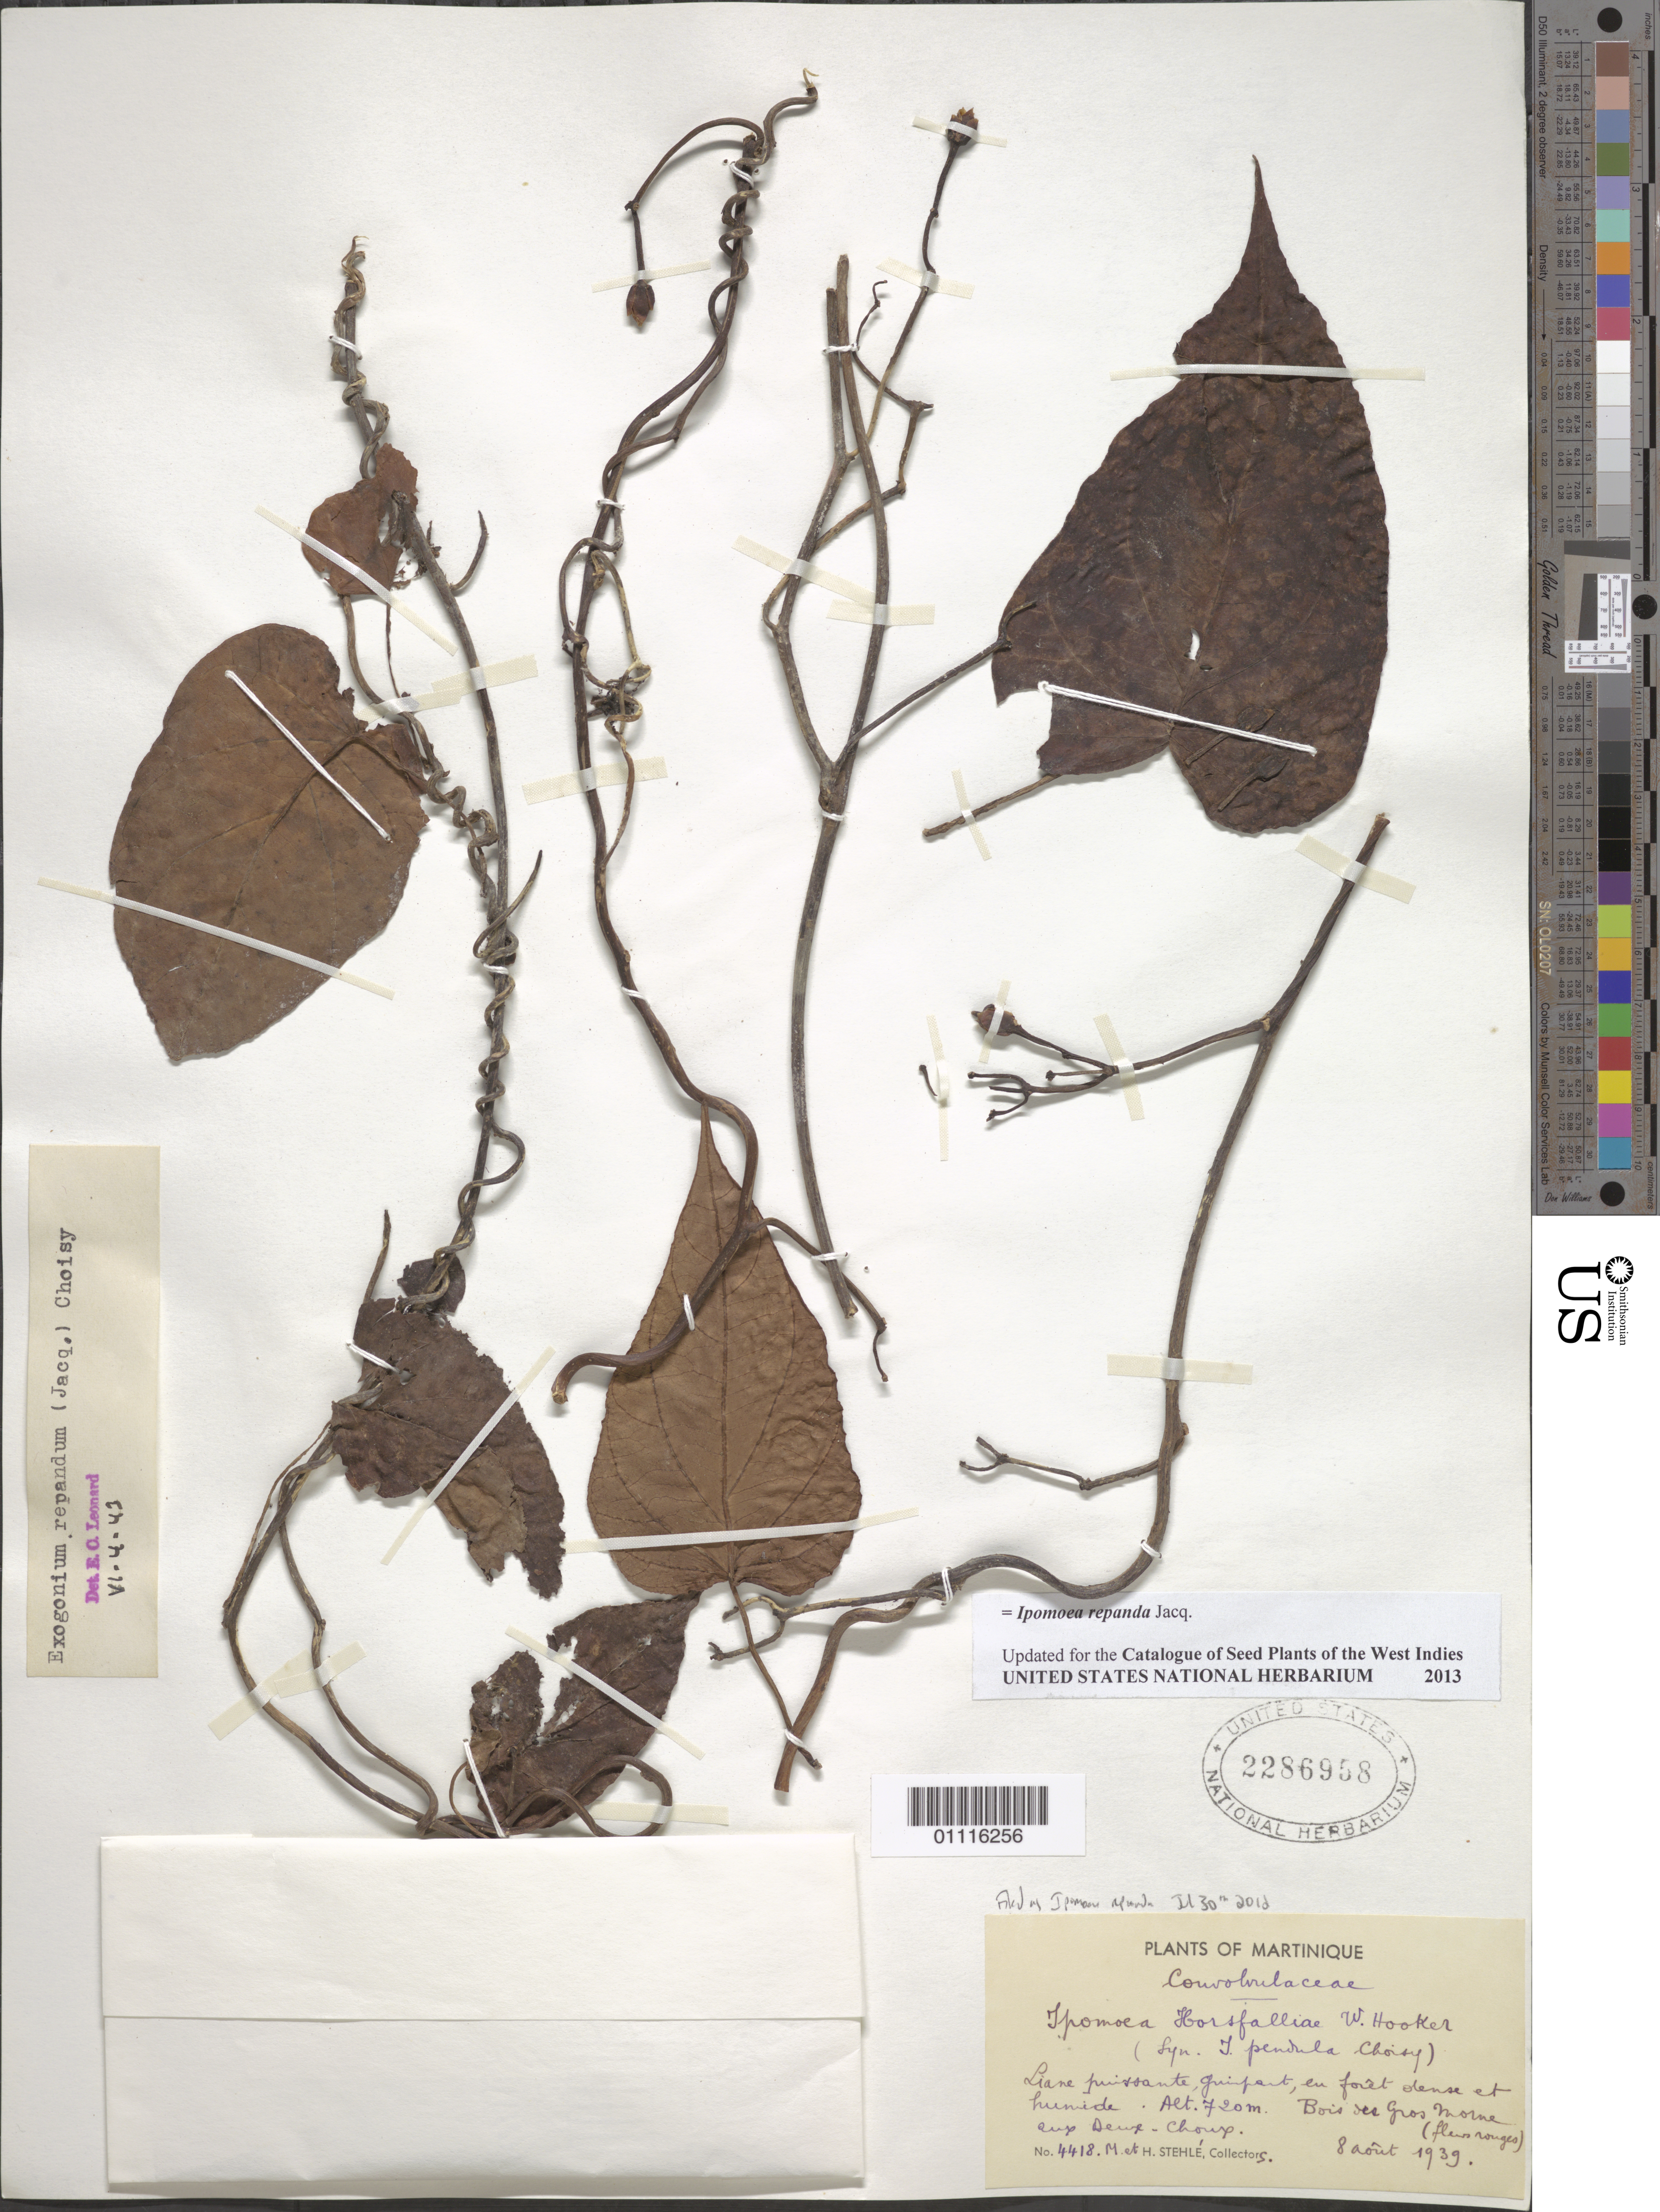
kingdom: Plantae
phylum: Tracheophyta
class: Magnoliopsida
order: Solanales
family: Convolvulaceae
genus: Ipomoea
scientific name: Ipomoea repanda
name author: Jacq.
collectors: M. Stehlé & H. Stehlé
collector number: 4418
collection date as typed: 08 Aug 1939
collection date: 1939-08-08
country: Martinique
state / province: La Trinité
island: Martinique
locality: Bois des Gros Morne aux Deux-Choup.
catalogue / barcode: US 2286958